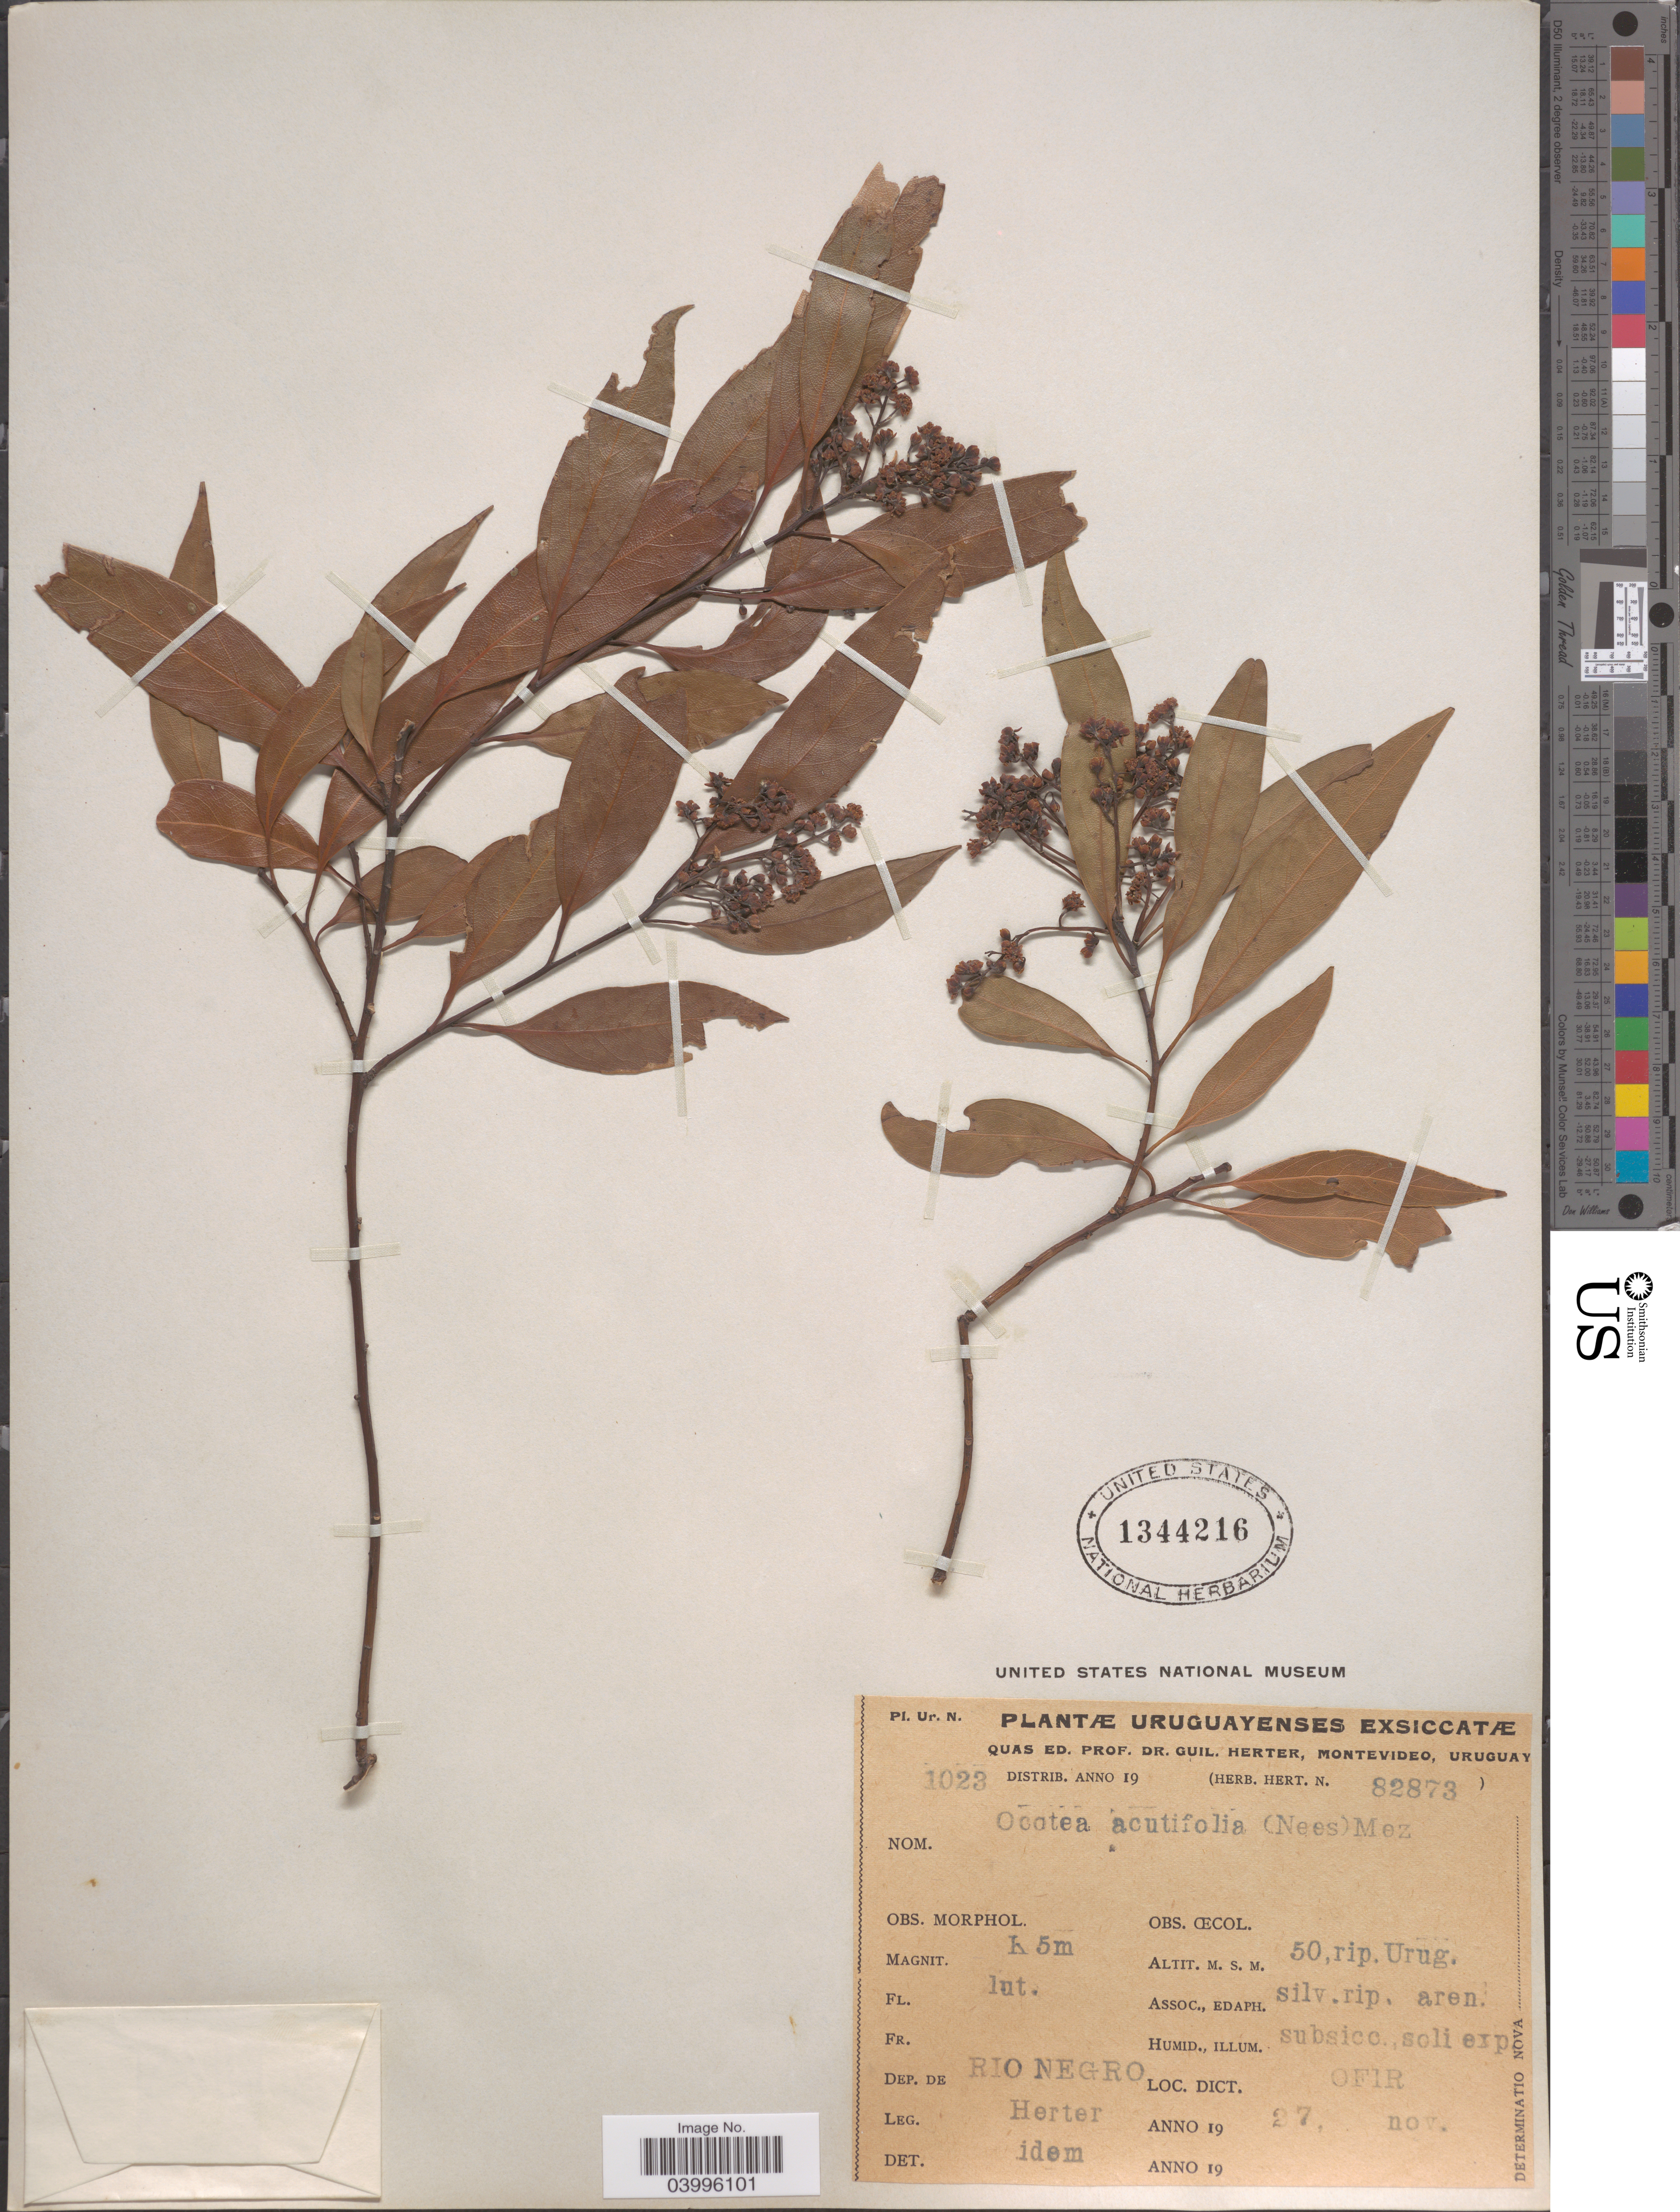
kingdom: Plantae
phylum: Tracheophyta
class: Magnoliopsida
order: Laurales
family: Lauraceae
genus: Ocotea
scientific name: Ocotea acutifolia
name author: (Nees) Mez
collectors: G. Herter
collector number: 1023/82873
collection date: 1927-11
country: Uruguay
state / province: Rio Negro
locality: Ofir.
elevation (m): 50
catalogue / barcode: US 1344216